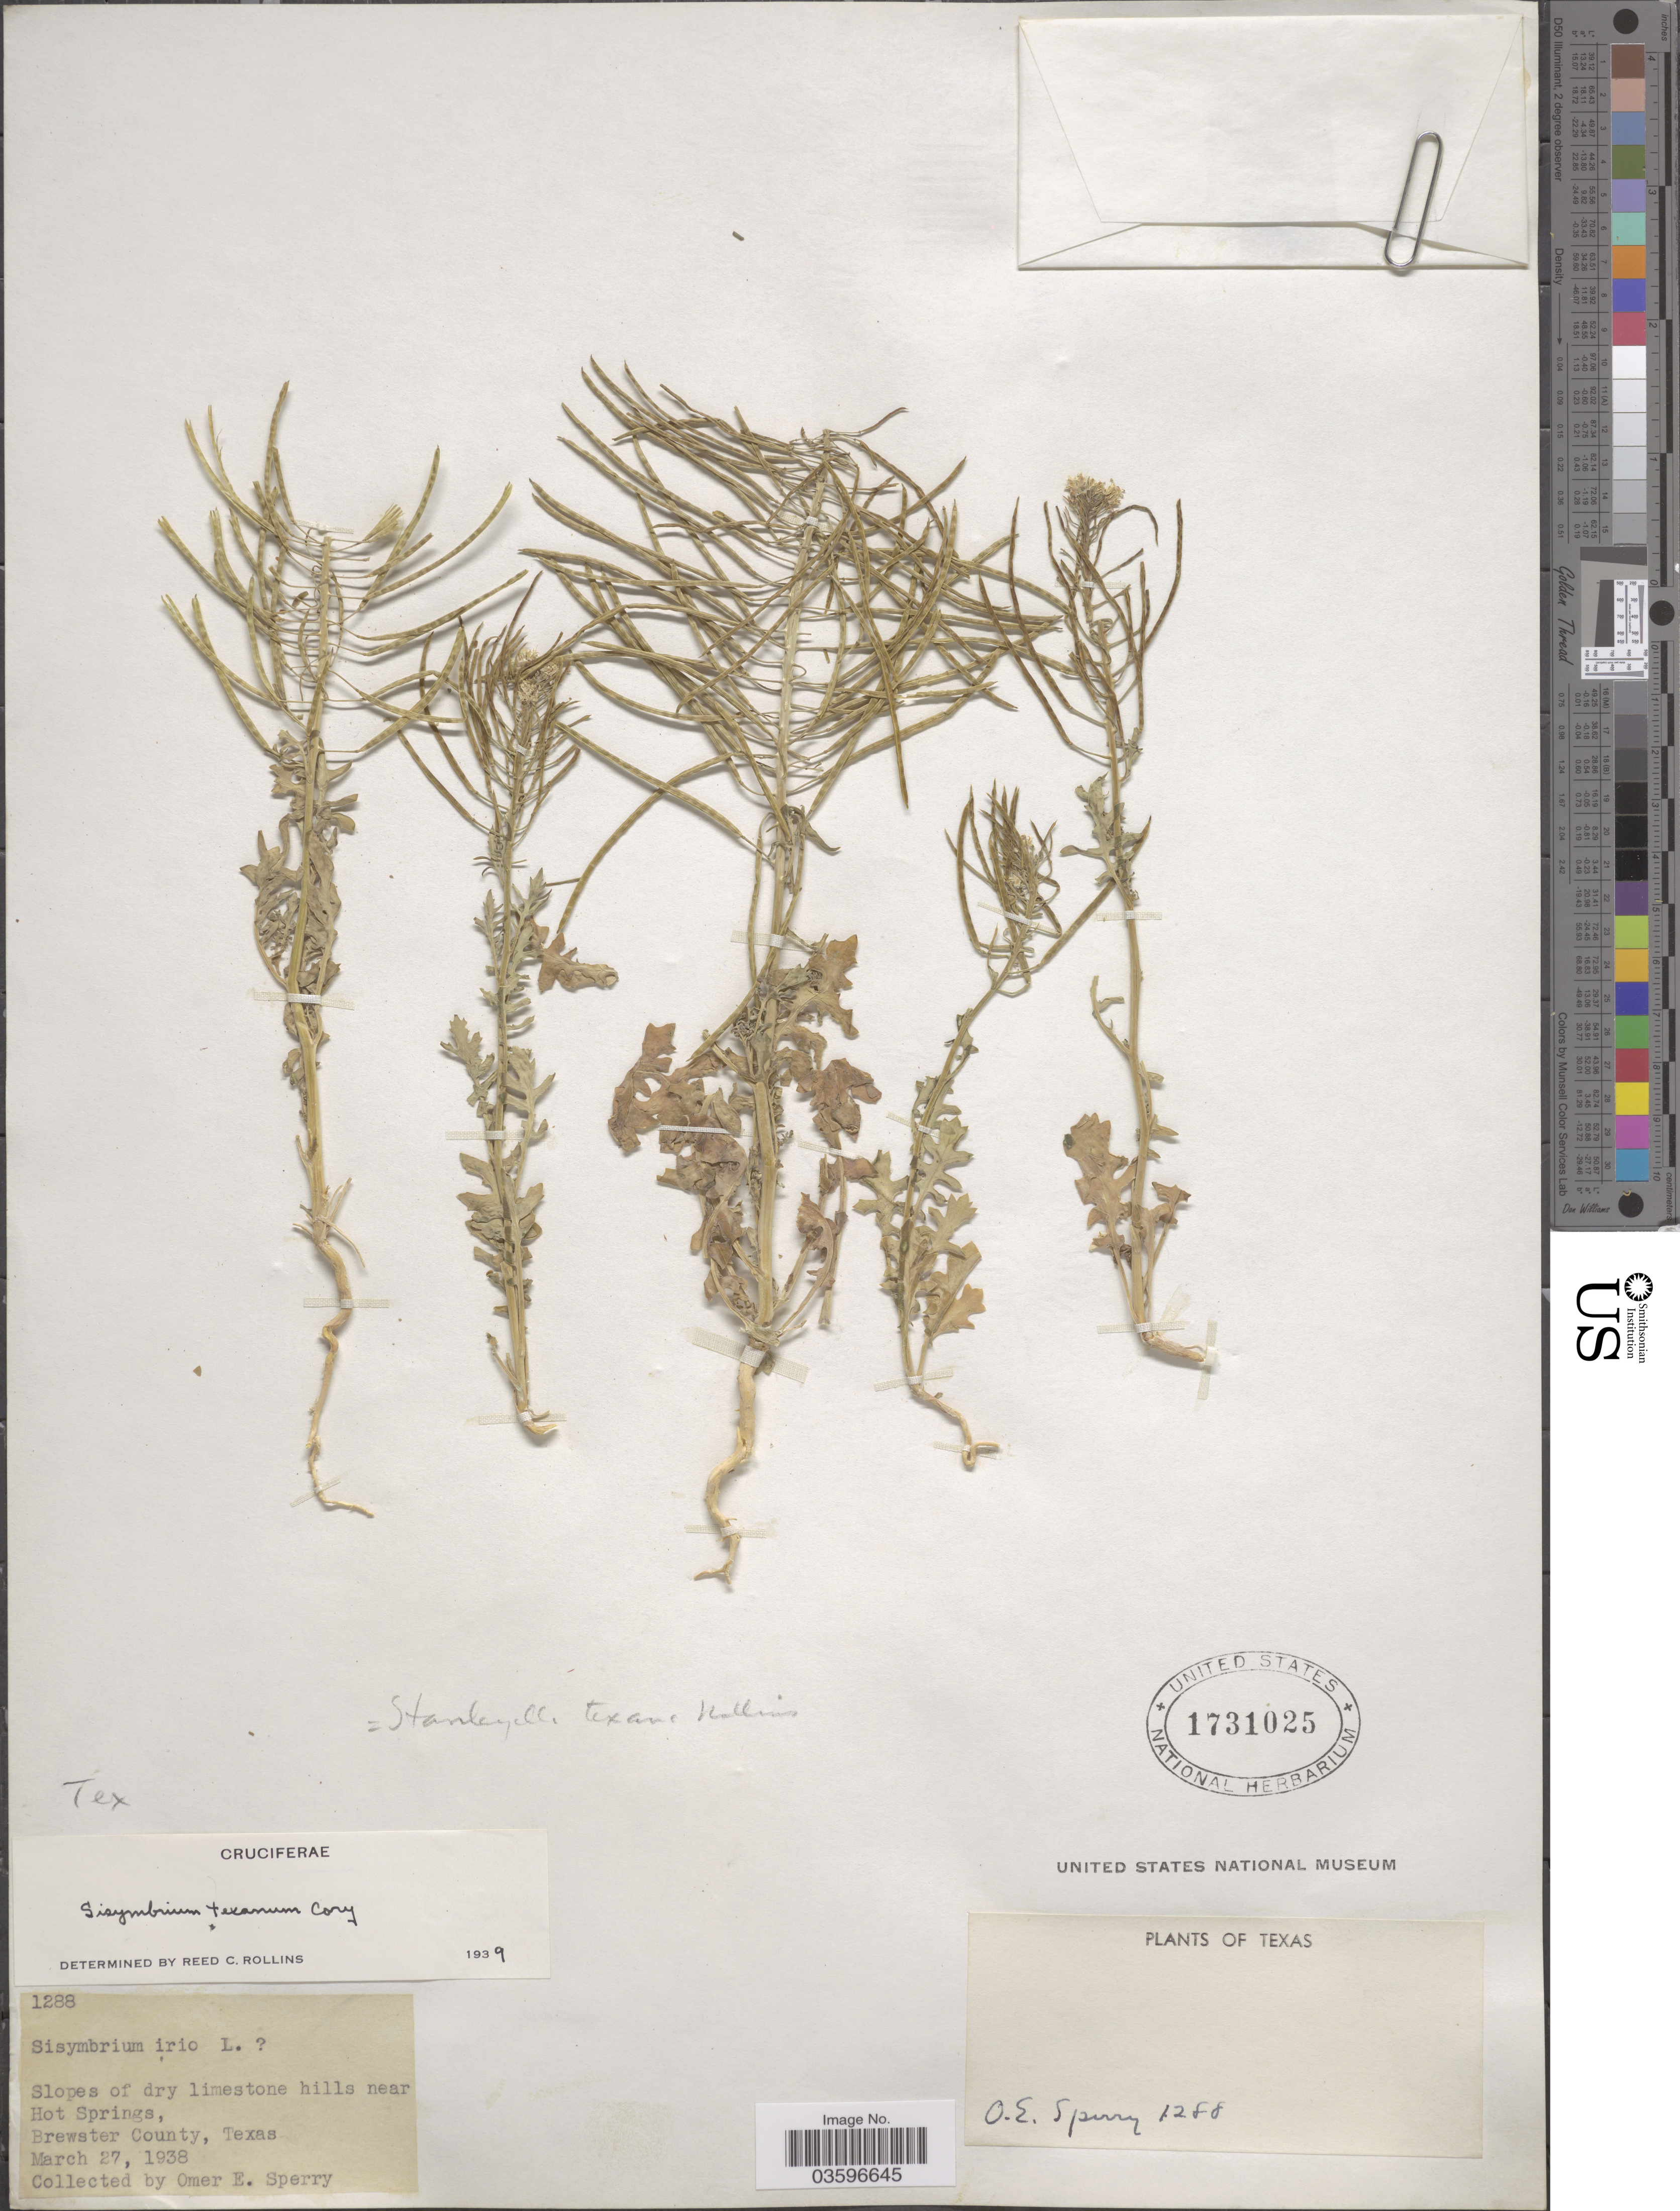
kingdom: Plantae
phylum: Tracheophyta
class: Magnoliopsida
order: Brassicales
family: Brassicaceae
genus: Thelypodium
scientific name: Thelypodium texanum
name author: (Cory) Rollins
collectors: O. E. Sperry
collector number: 1288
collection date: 1938-03-27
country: United States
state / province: Texas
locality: Slopes of dry limestone hills near Hot Springs, Brewster County.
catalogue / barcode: US 1731025